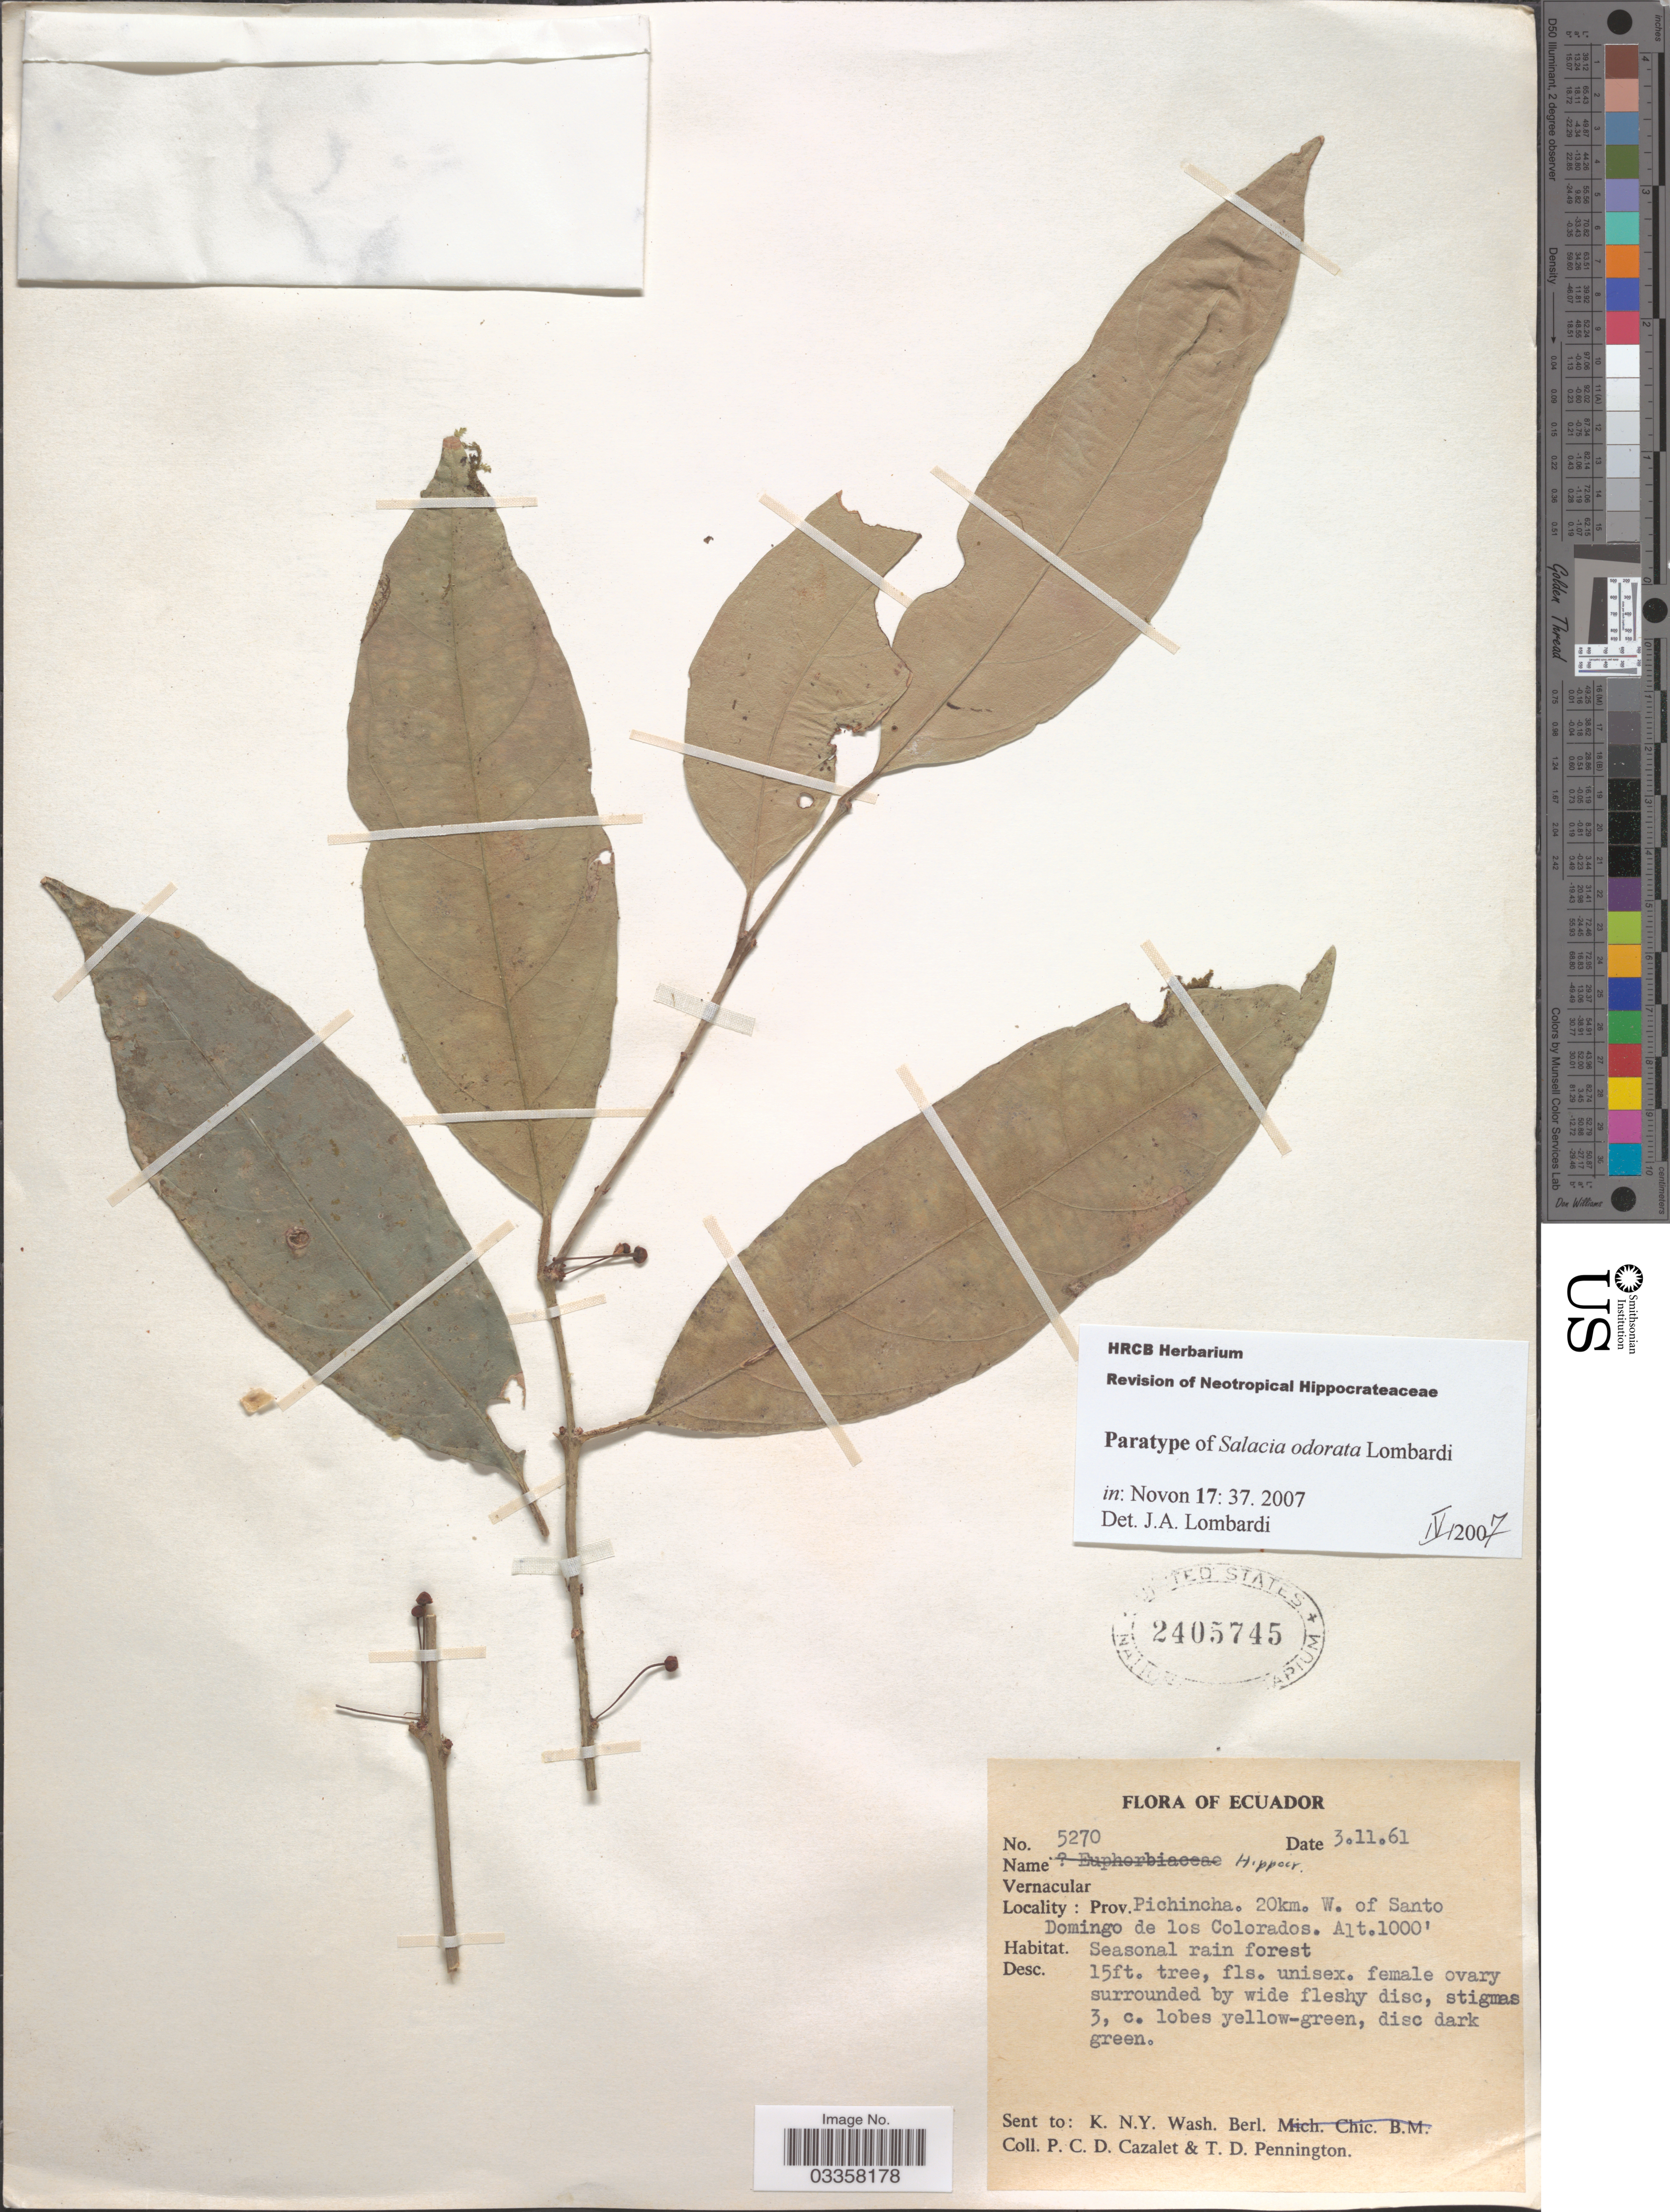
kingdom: Plantae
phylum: Tracheophyta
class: Magnoliopsida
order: Celastrales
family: Celastraceae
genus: Salacia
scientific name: Salacia odorata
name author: Lombardi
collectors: P. C. D. Cazalet & T. D. Pennington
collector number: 5270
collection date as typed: Transcribed d/m/y: 3/11/61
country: Ecuador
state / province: Pichincha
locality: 20km. W. of Santo Domingo de los Colorados.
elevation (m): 305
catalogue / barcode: US 2405745